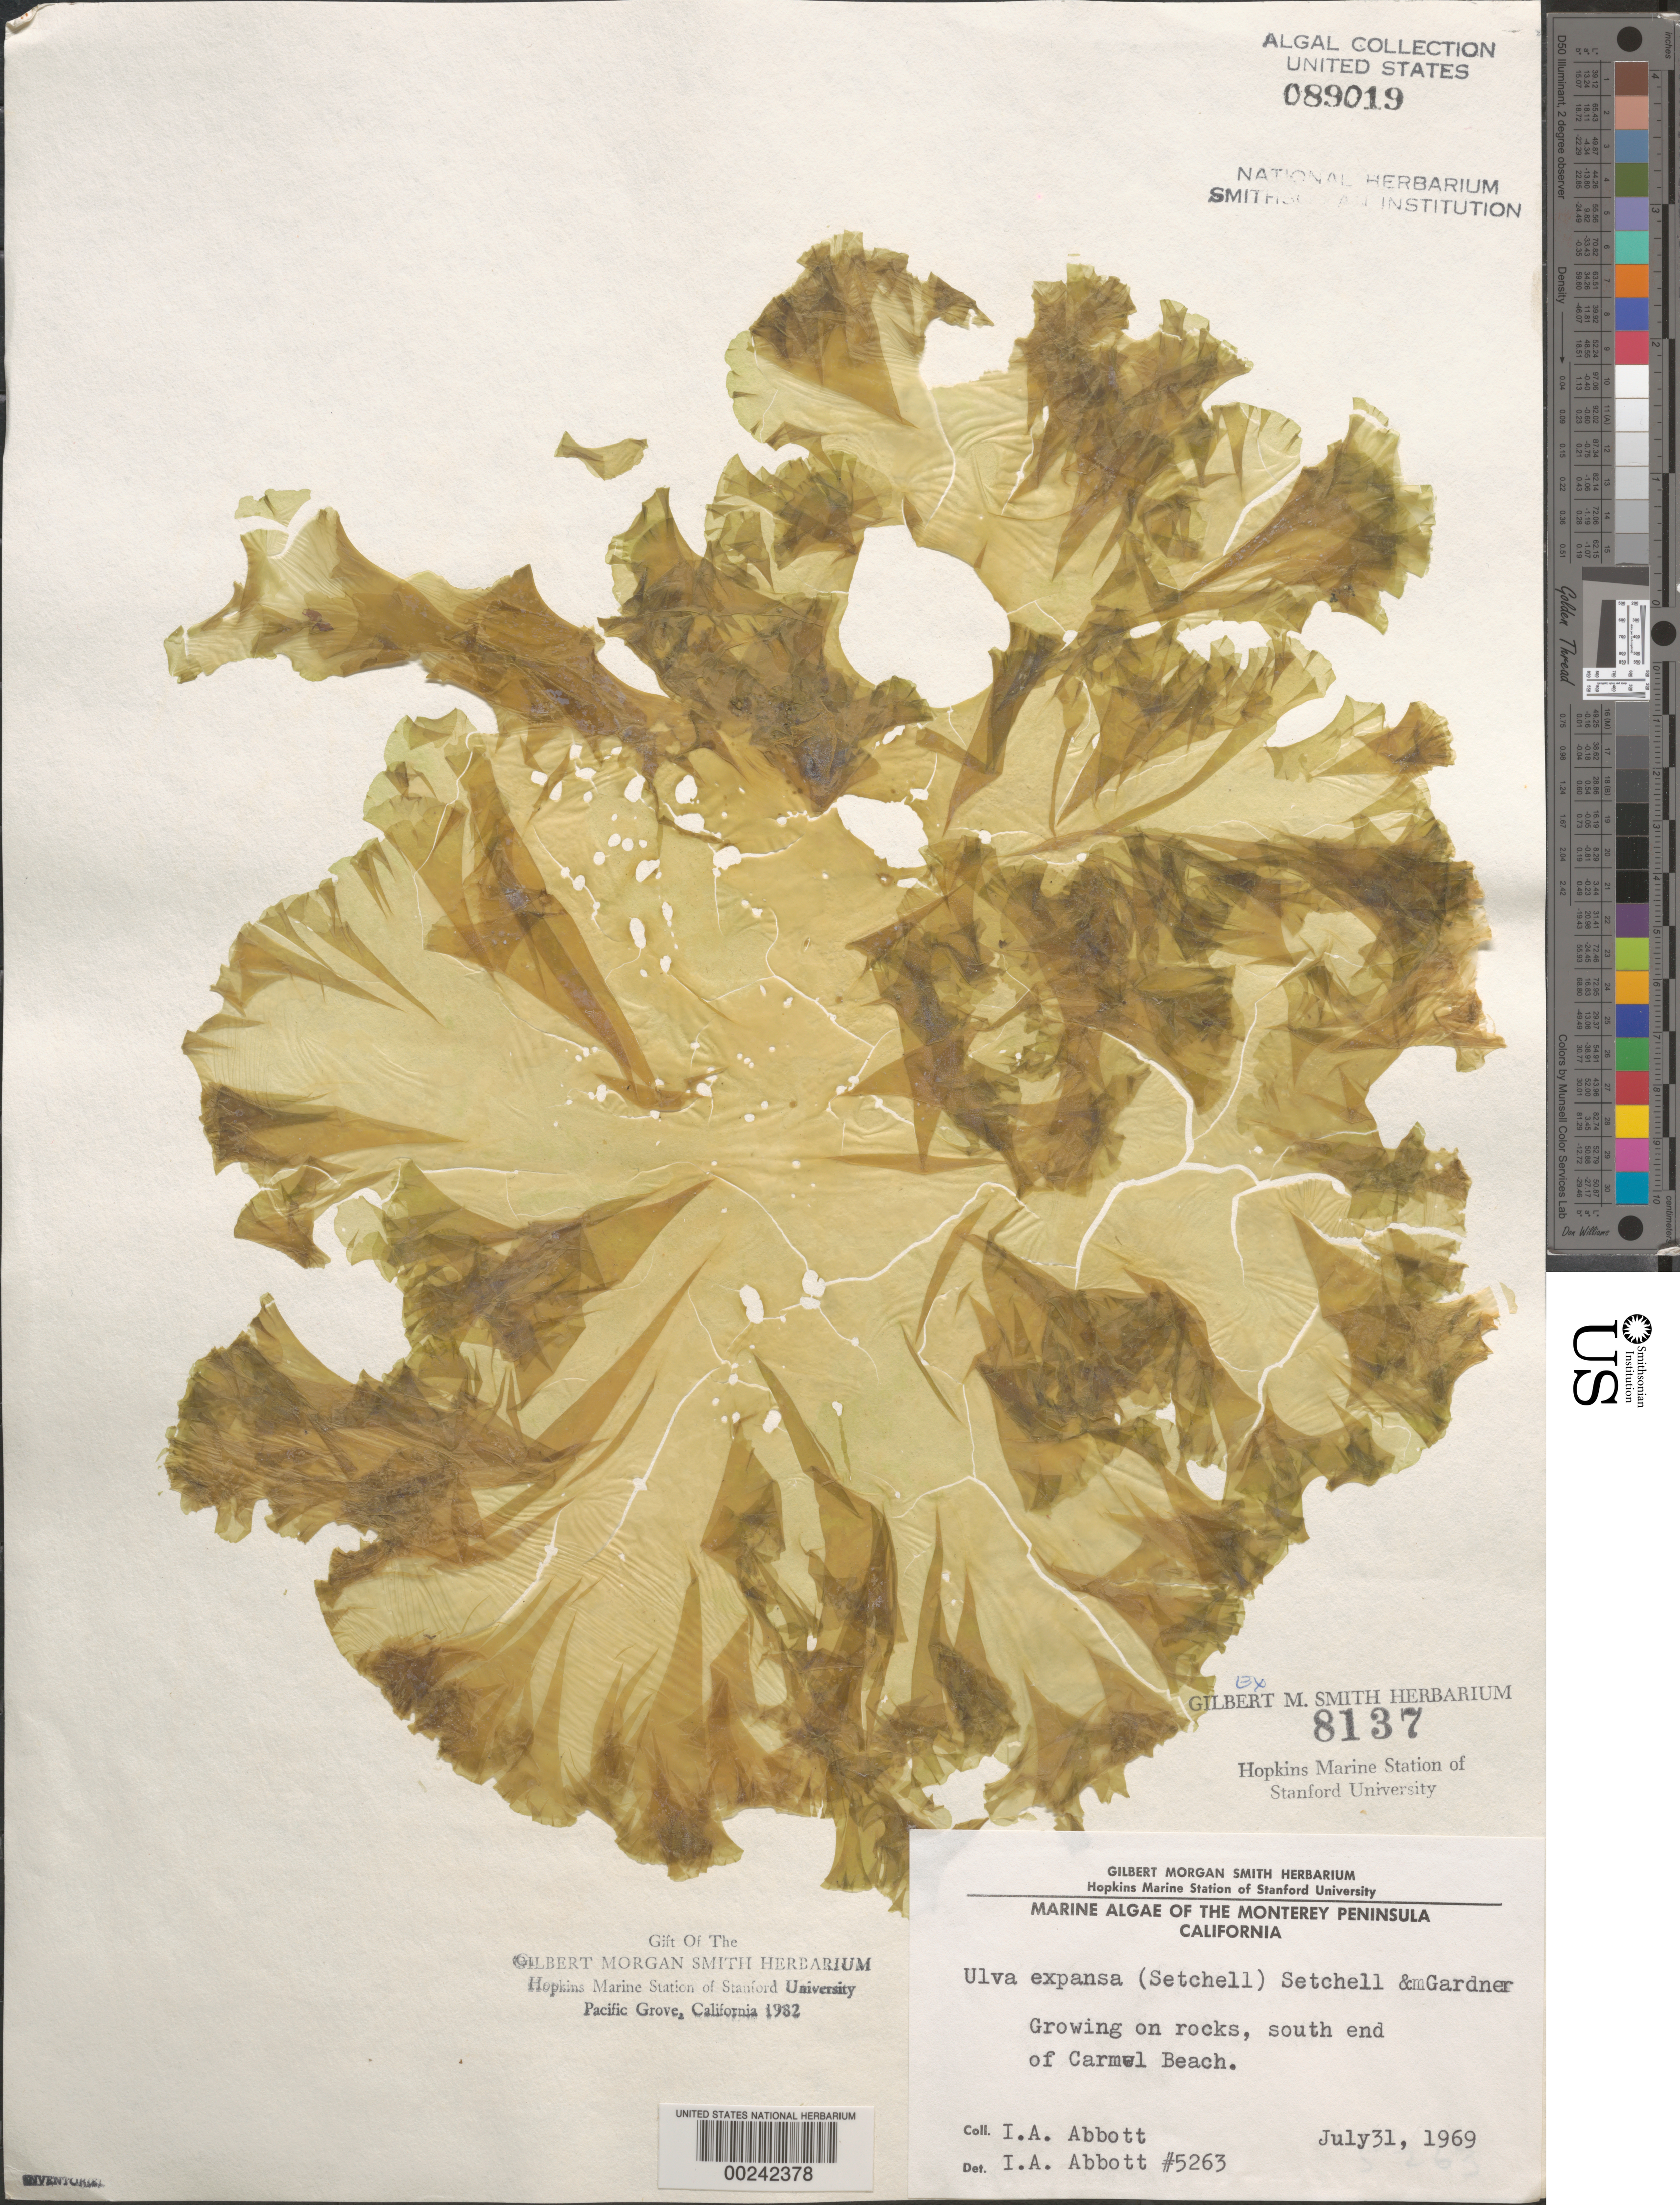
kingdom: Plantae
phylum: Chlorophyta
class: Ulvophyceae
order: Ulvales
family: Ulvaceae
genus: Ulva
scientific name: Ulva expansa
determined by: Abbott, Isabella A.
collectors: I. A. Abbott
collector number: IAA 5263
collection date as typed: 31 Jul 1969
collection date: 1969-07-31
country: United States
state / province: California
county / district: Monterey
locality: Carmel Beach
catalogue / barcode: US 89019